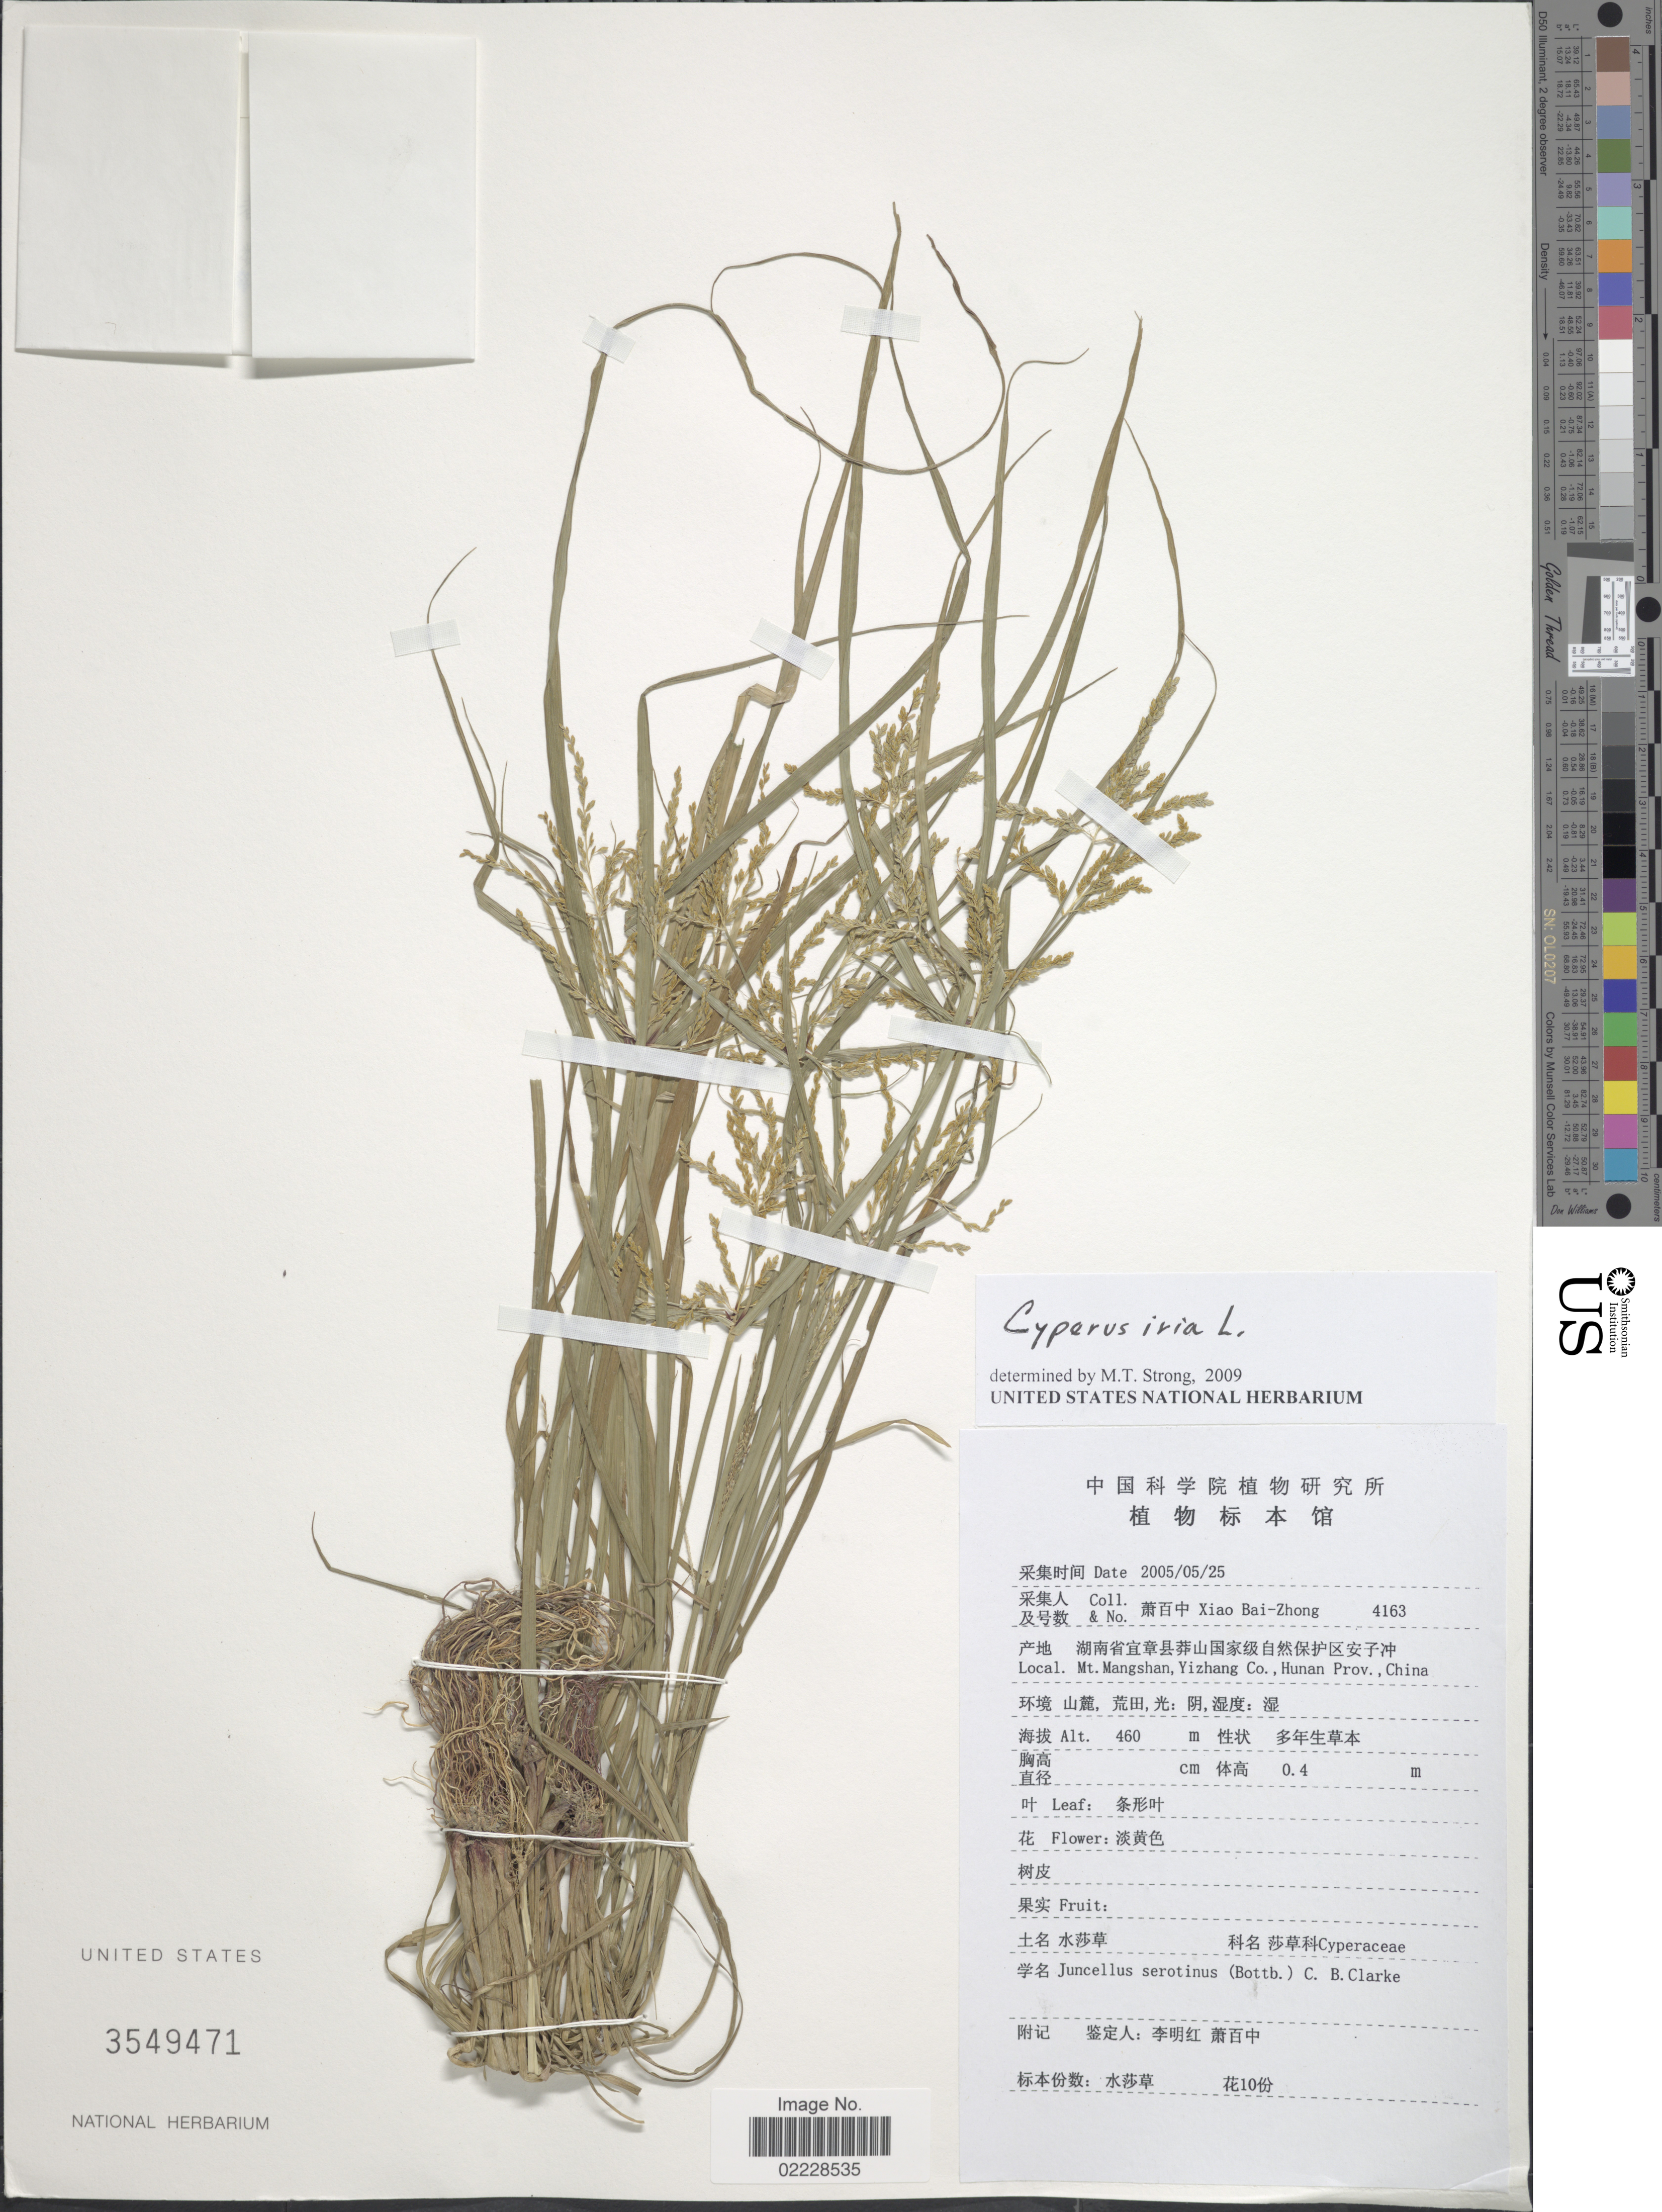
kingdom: Plantae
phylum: Tracheophyta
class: Liliopsida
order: Poales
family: Cyperaceae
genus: Cyperus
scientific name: Cyperus iria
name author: L.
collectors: B. Z. Xiao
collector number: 4163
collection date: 2005-05-25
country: China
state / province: Hunan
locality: Mt. Mangshan, Yizhang Co.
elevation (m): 460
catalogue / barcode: US 3549471